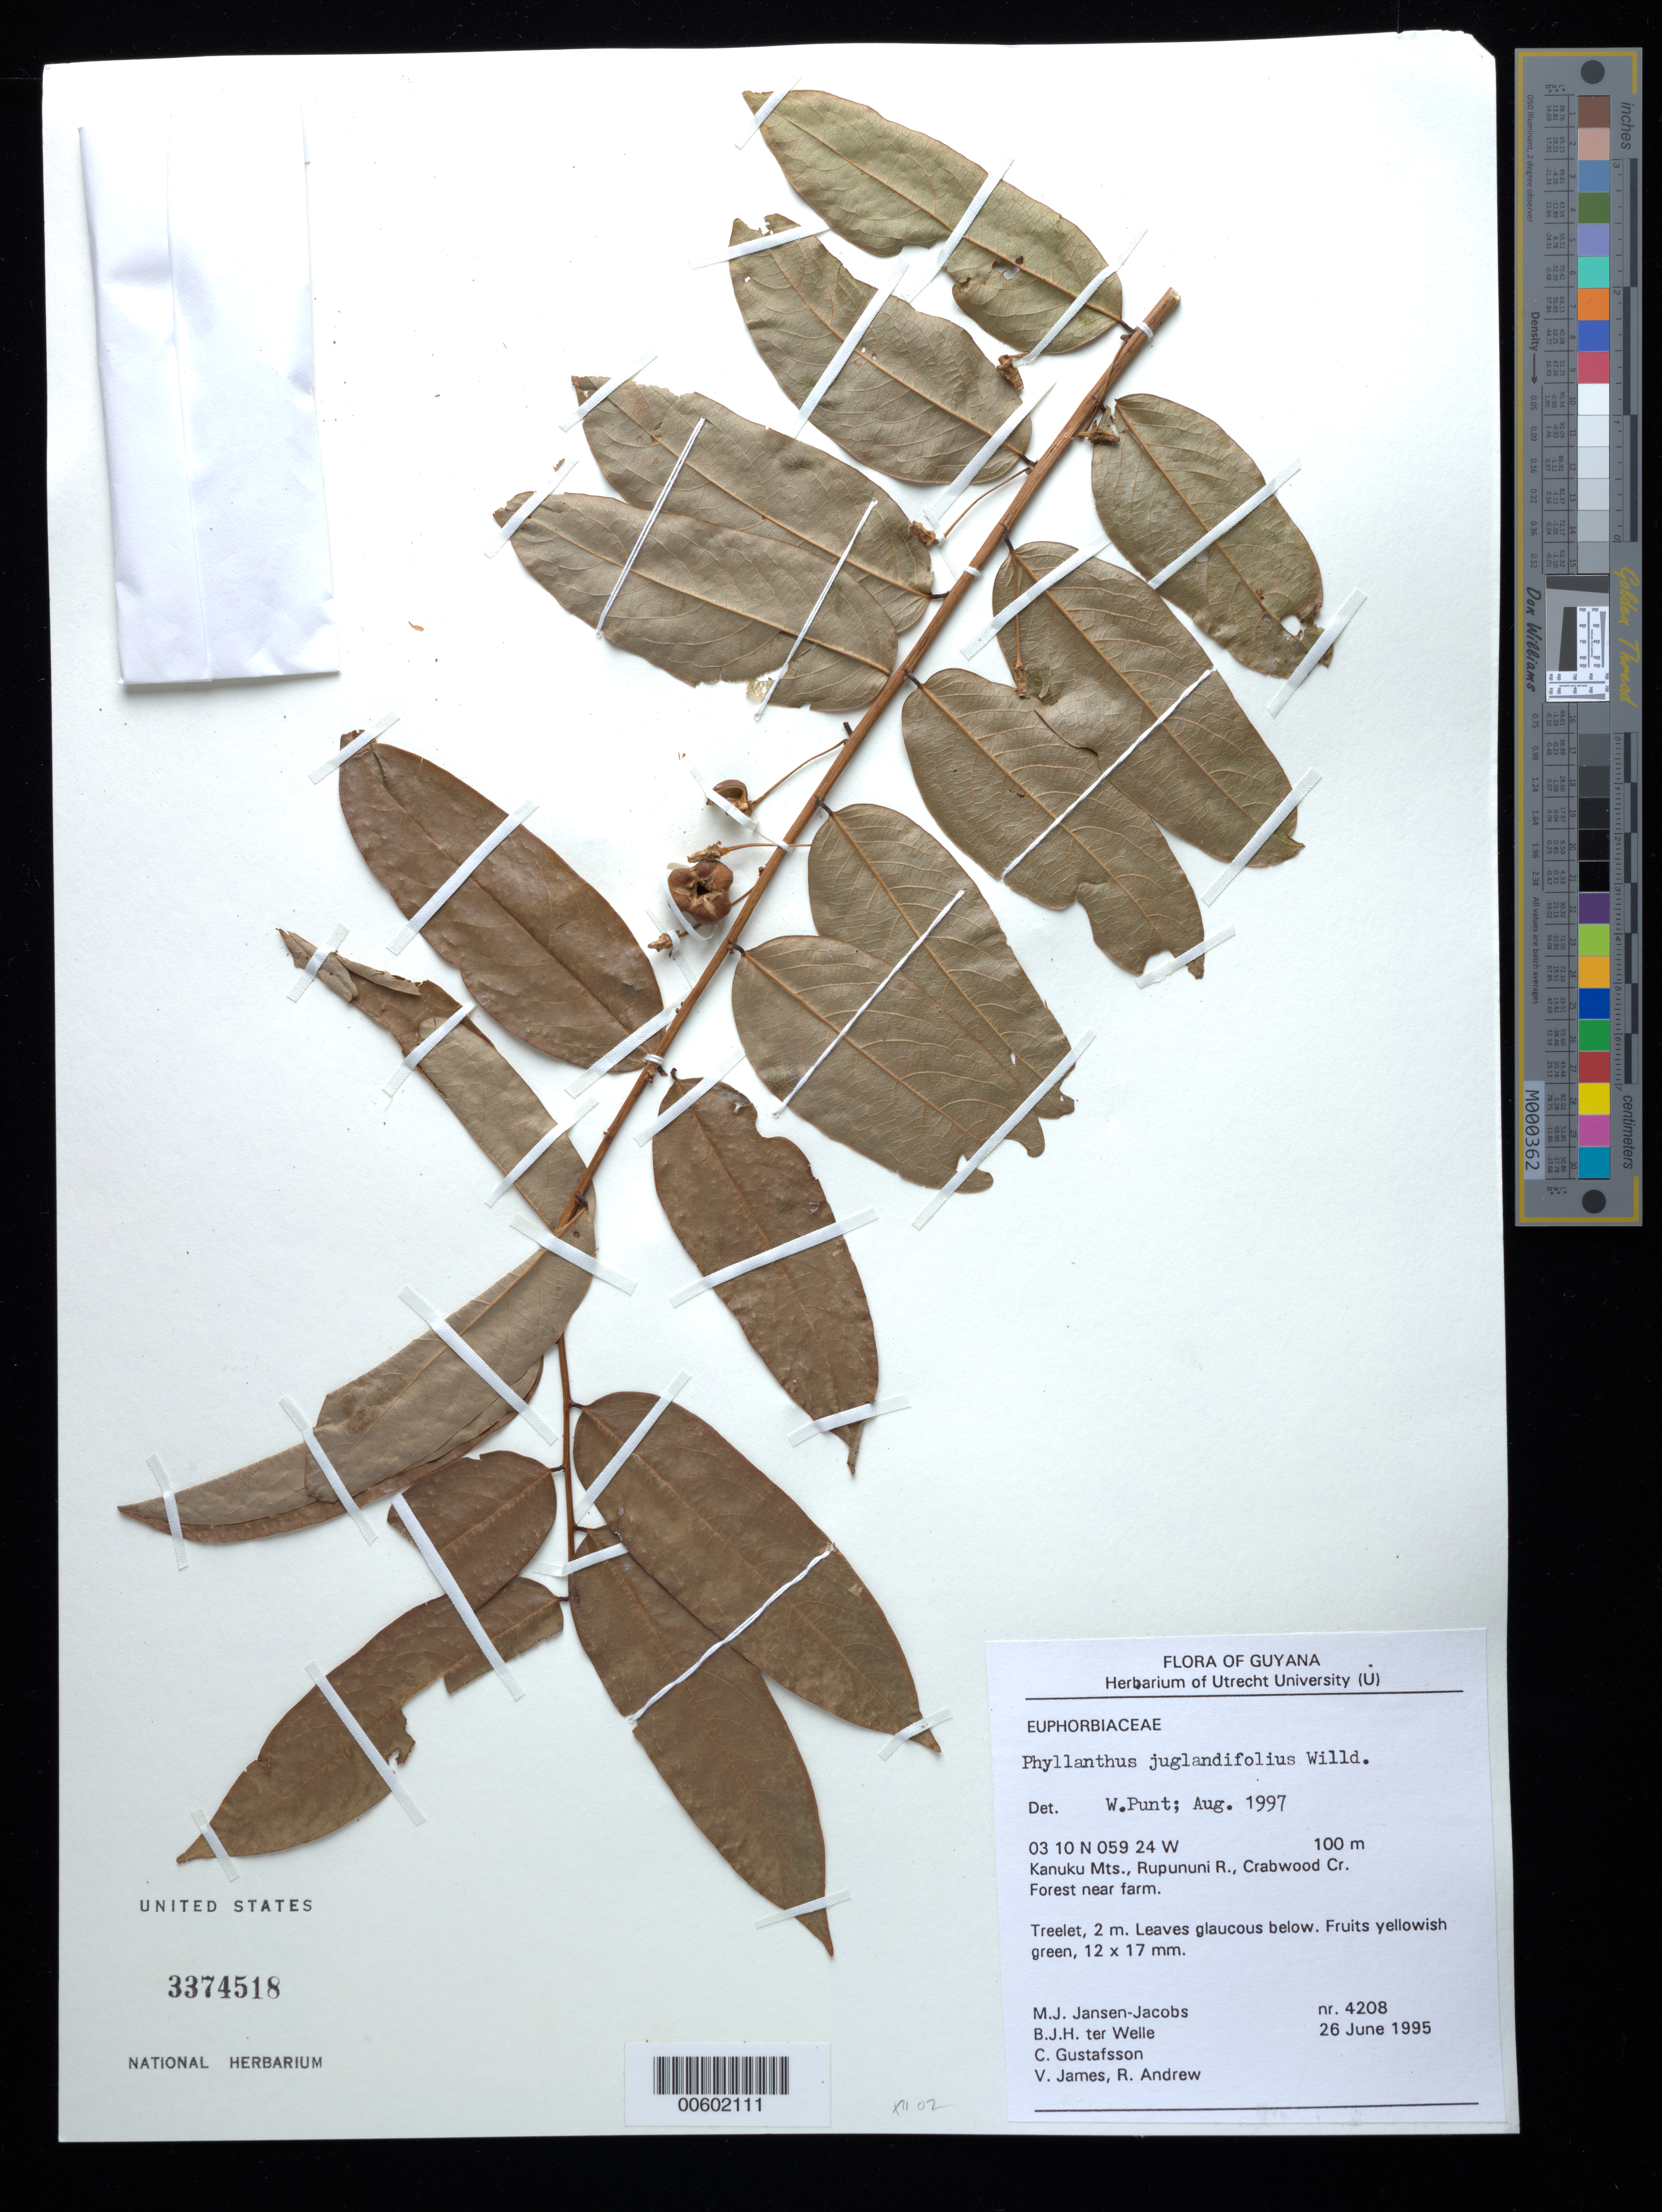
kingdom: Plantae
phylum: Tracheophyta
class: Magnoliopsida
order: Malpighiales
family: Phyllanthaceae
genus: Phyllanthus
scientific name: Phyllanthus juglandifolius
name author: Willd.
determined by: Punt, W.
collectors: M. J. Jansen-Jacobs, B. Welle, C. G. Gustafsson, V. James & R. Andrew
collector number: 4208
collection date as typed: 26-Jun-95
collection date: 1995-06-26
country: Guyana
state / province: U. Takutu-U. Essequibo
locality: Crabwood Creek, Rupununi River, Kanuku Mts.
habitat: Forest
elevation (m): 100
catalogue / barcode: US 3374518